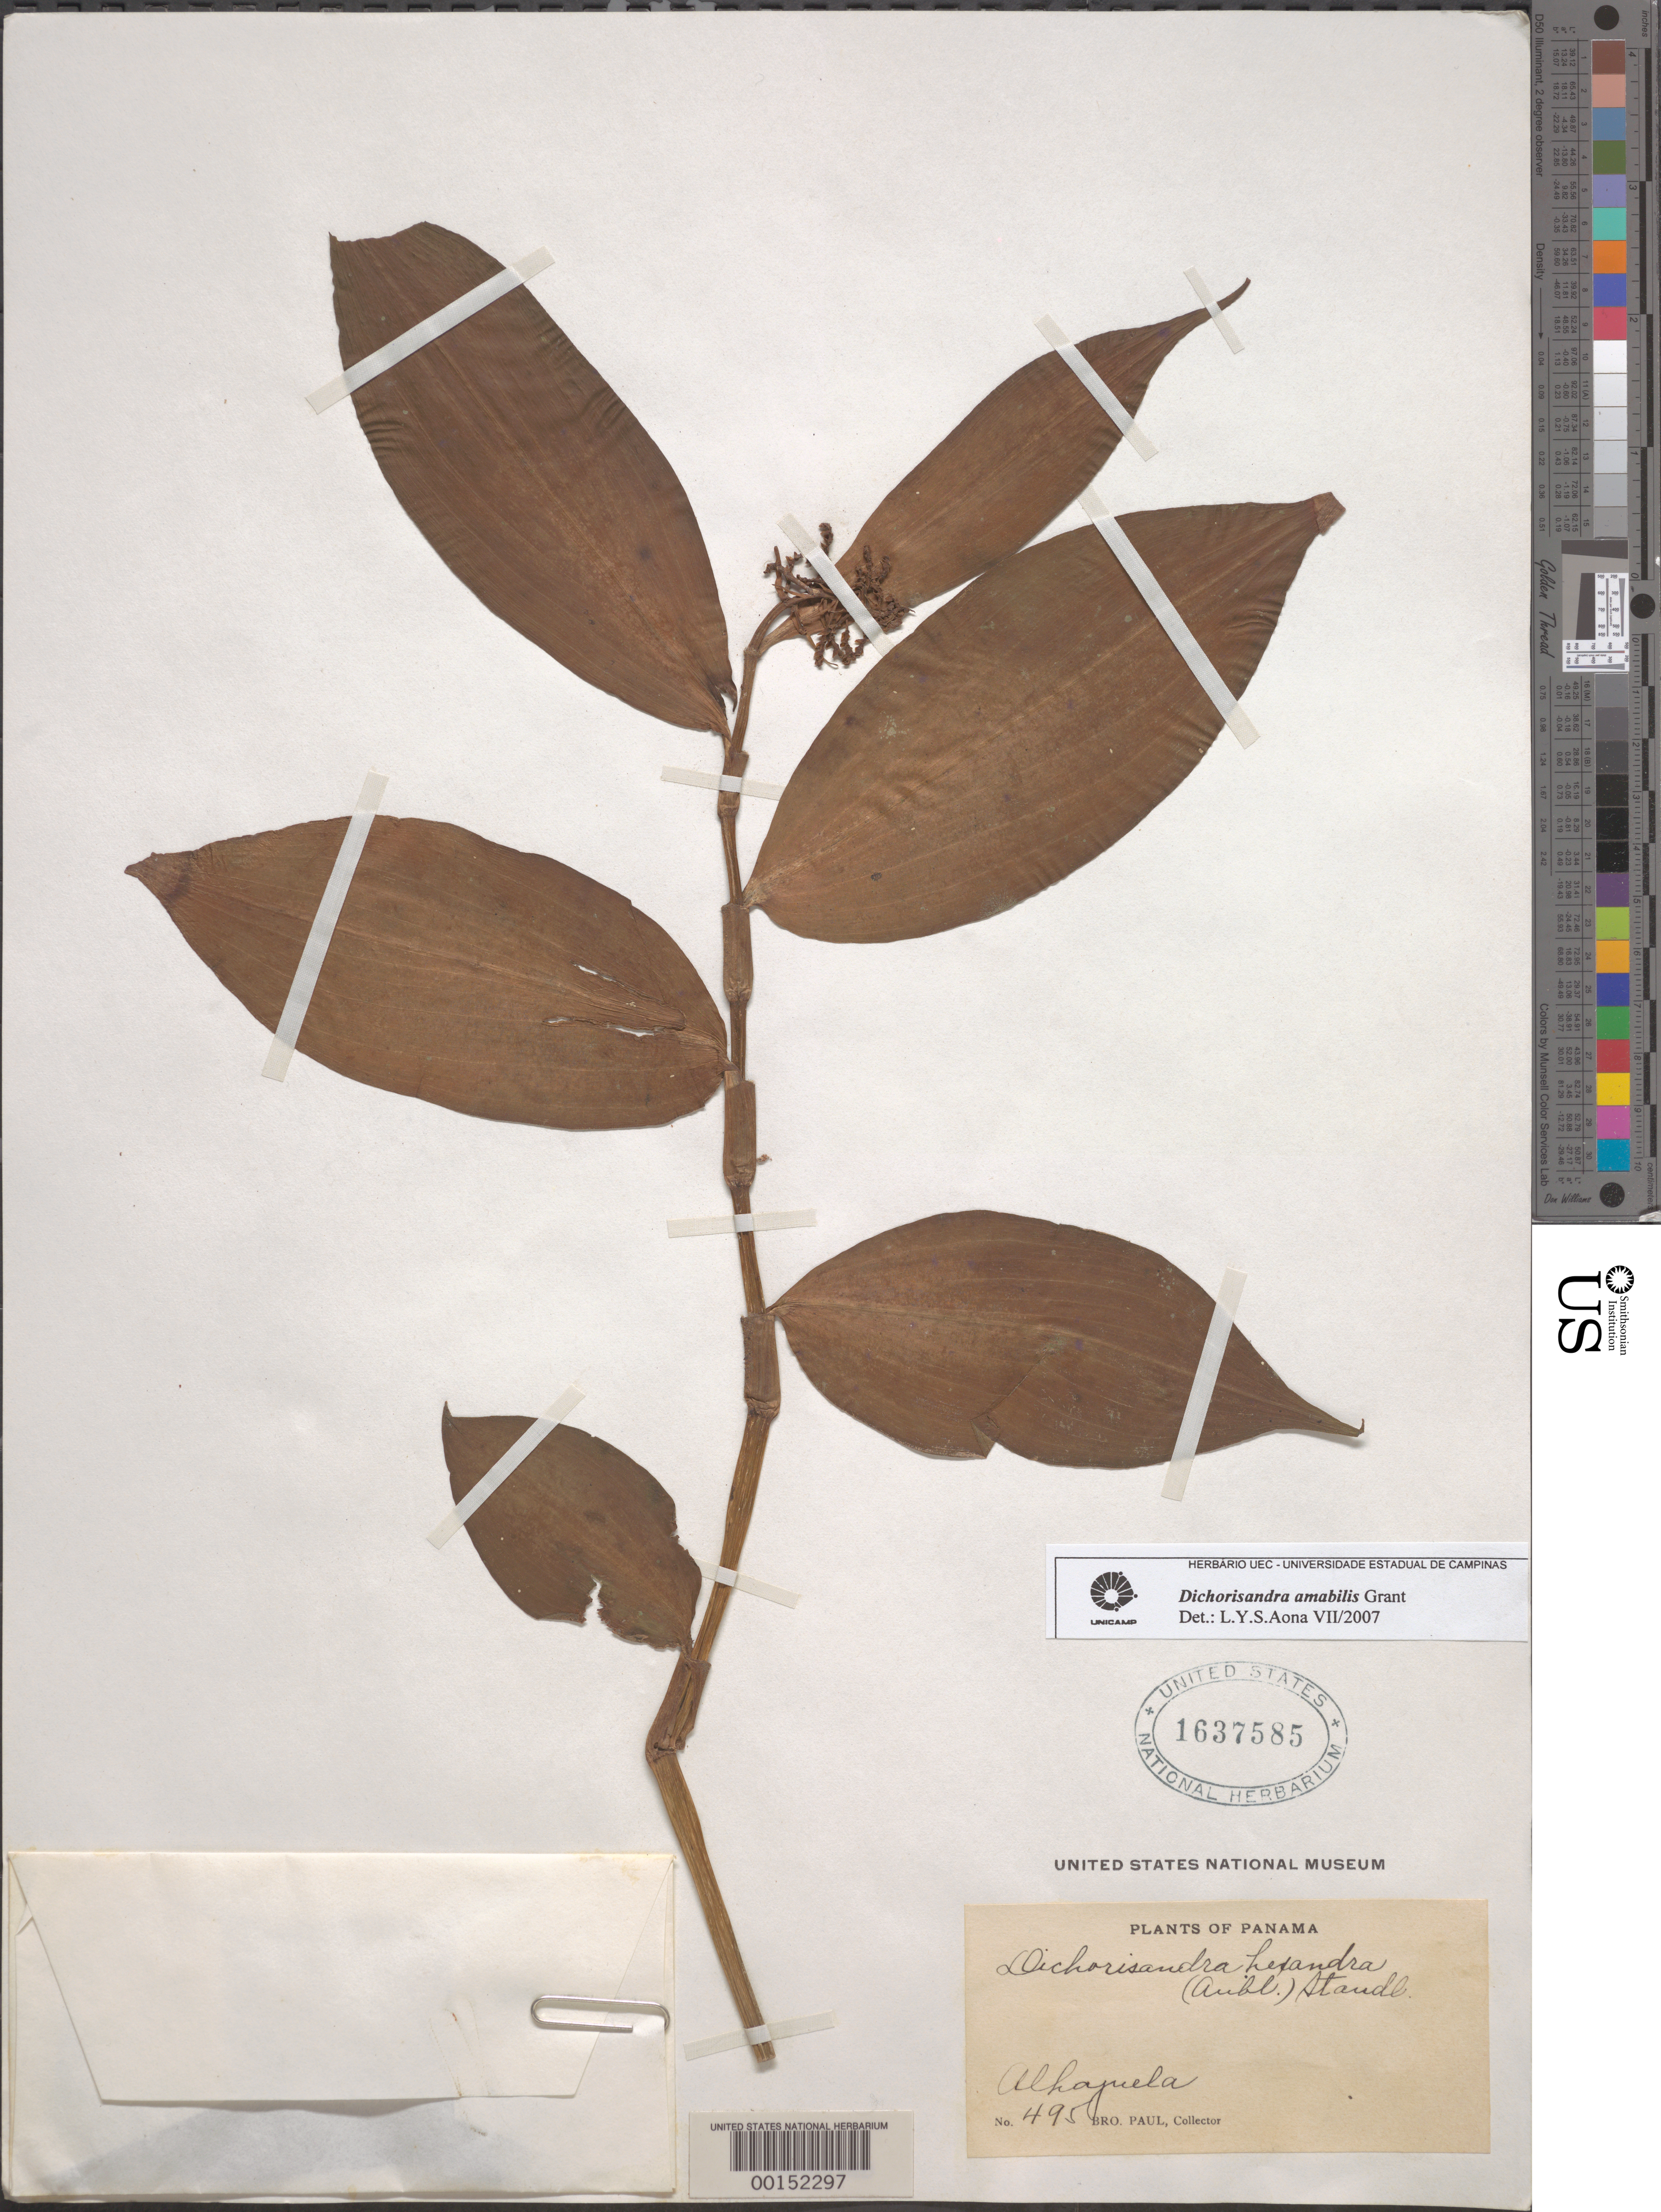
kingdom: Plantae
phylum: Tracheophyta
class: Liliopsida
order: Commelinales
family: Commelinaceae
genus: Dichorisandra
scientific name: Dichorisandra amabilis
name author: J.R. Grant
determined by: Aona, L. Y. S.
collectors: B. Paul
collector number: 495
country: Panama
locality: Alhayuela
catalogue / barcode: US 1637585